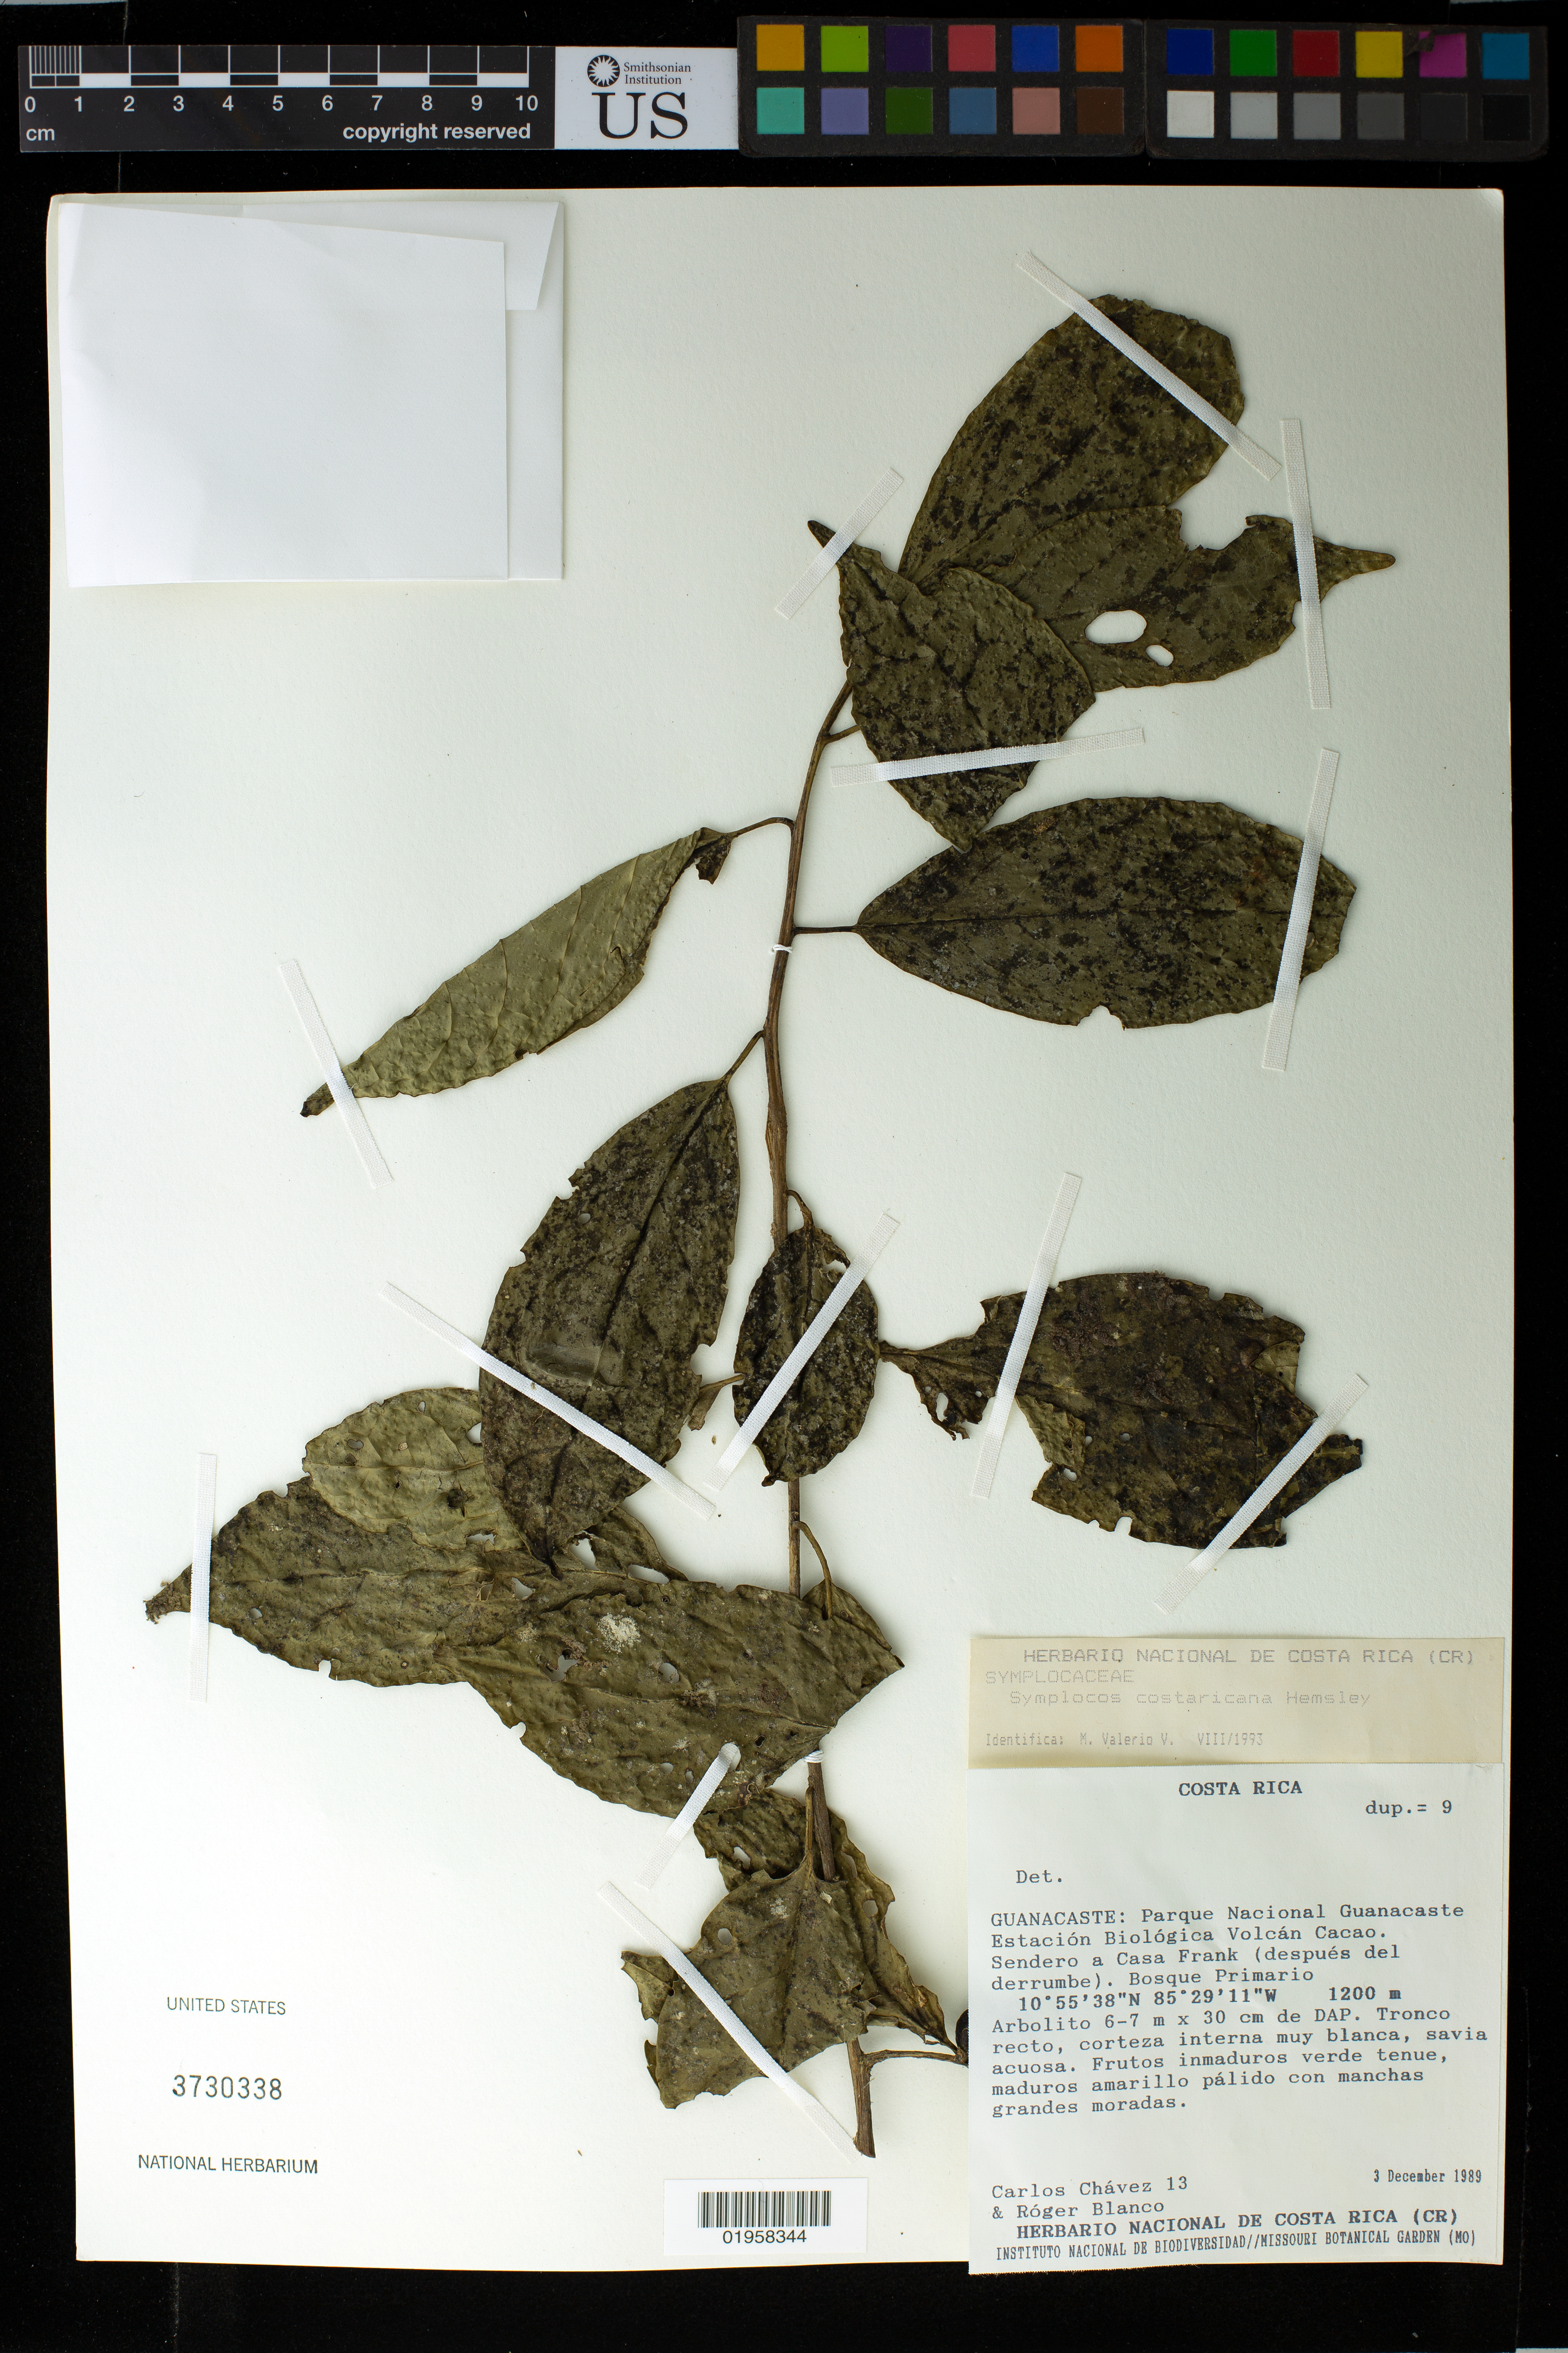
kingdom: Plantae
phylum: Tracheophyta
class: Magnoliopsida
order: Ericales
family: Symplocaceae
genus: Symplocos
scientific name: Symplocos costaricana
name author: Hemsl.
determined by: Valerio, M.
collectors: C. Chávez & R. Blanco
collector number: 13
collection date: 1989-12-03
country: Costa Rica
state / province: Guanacaste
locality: Parque Nacional Guanacaste, Estación Biológica Volcán Cacao. Sendero a Casa Frank (después del derrumbe)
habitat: Bosque primario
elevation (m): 1200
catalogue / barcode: US 3730338